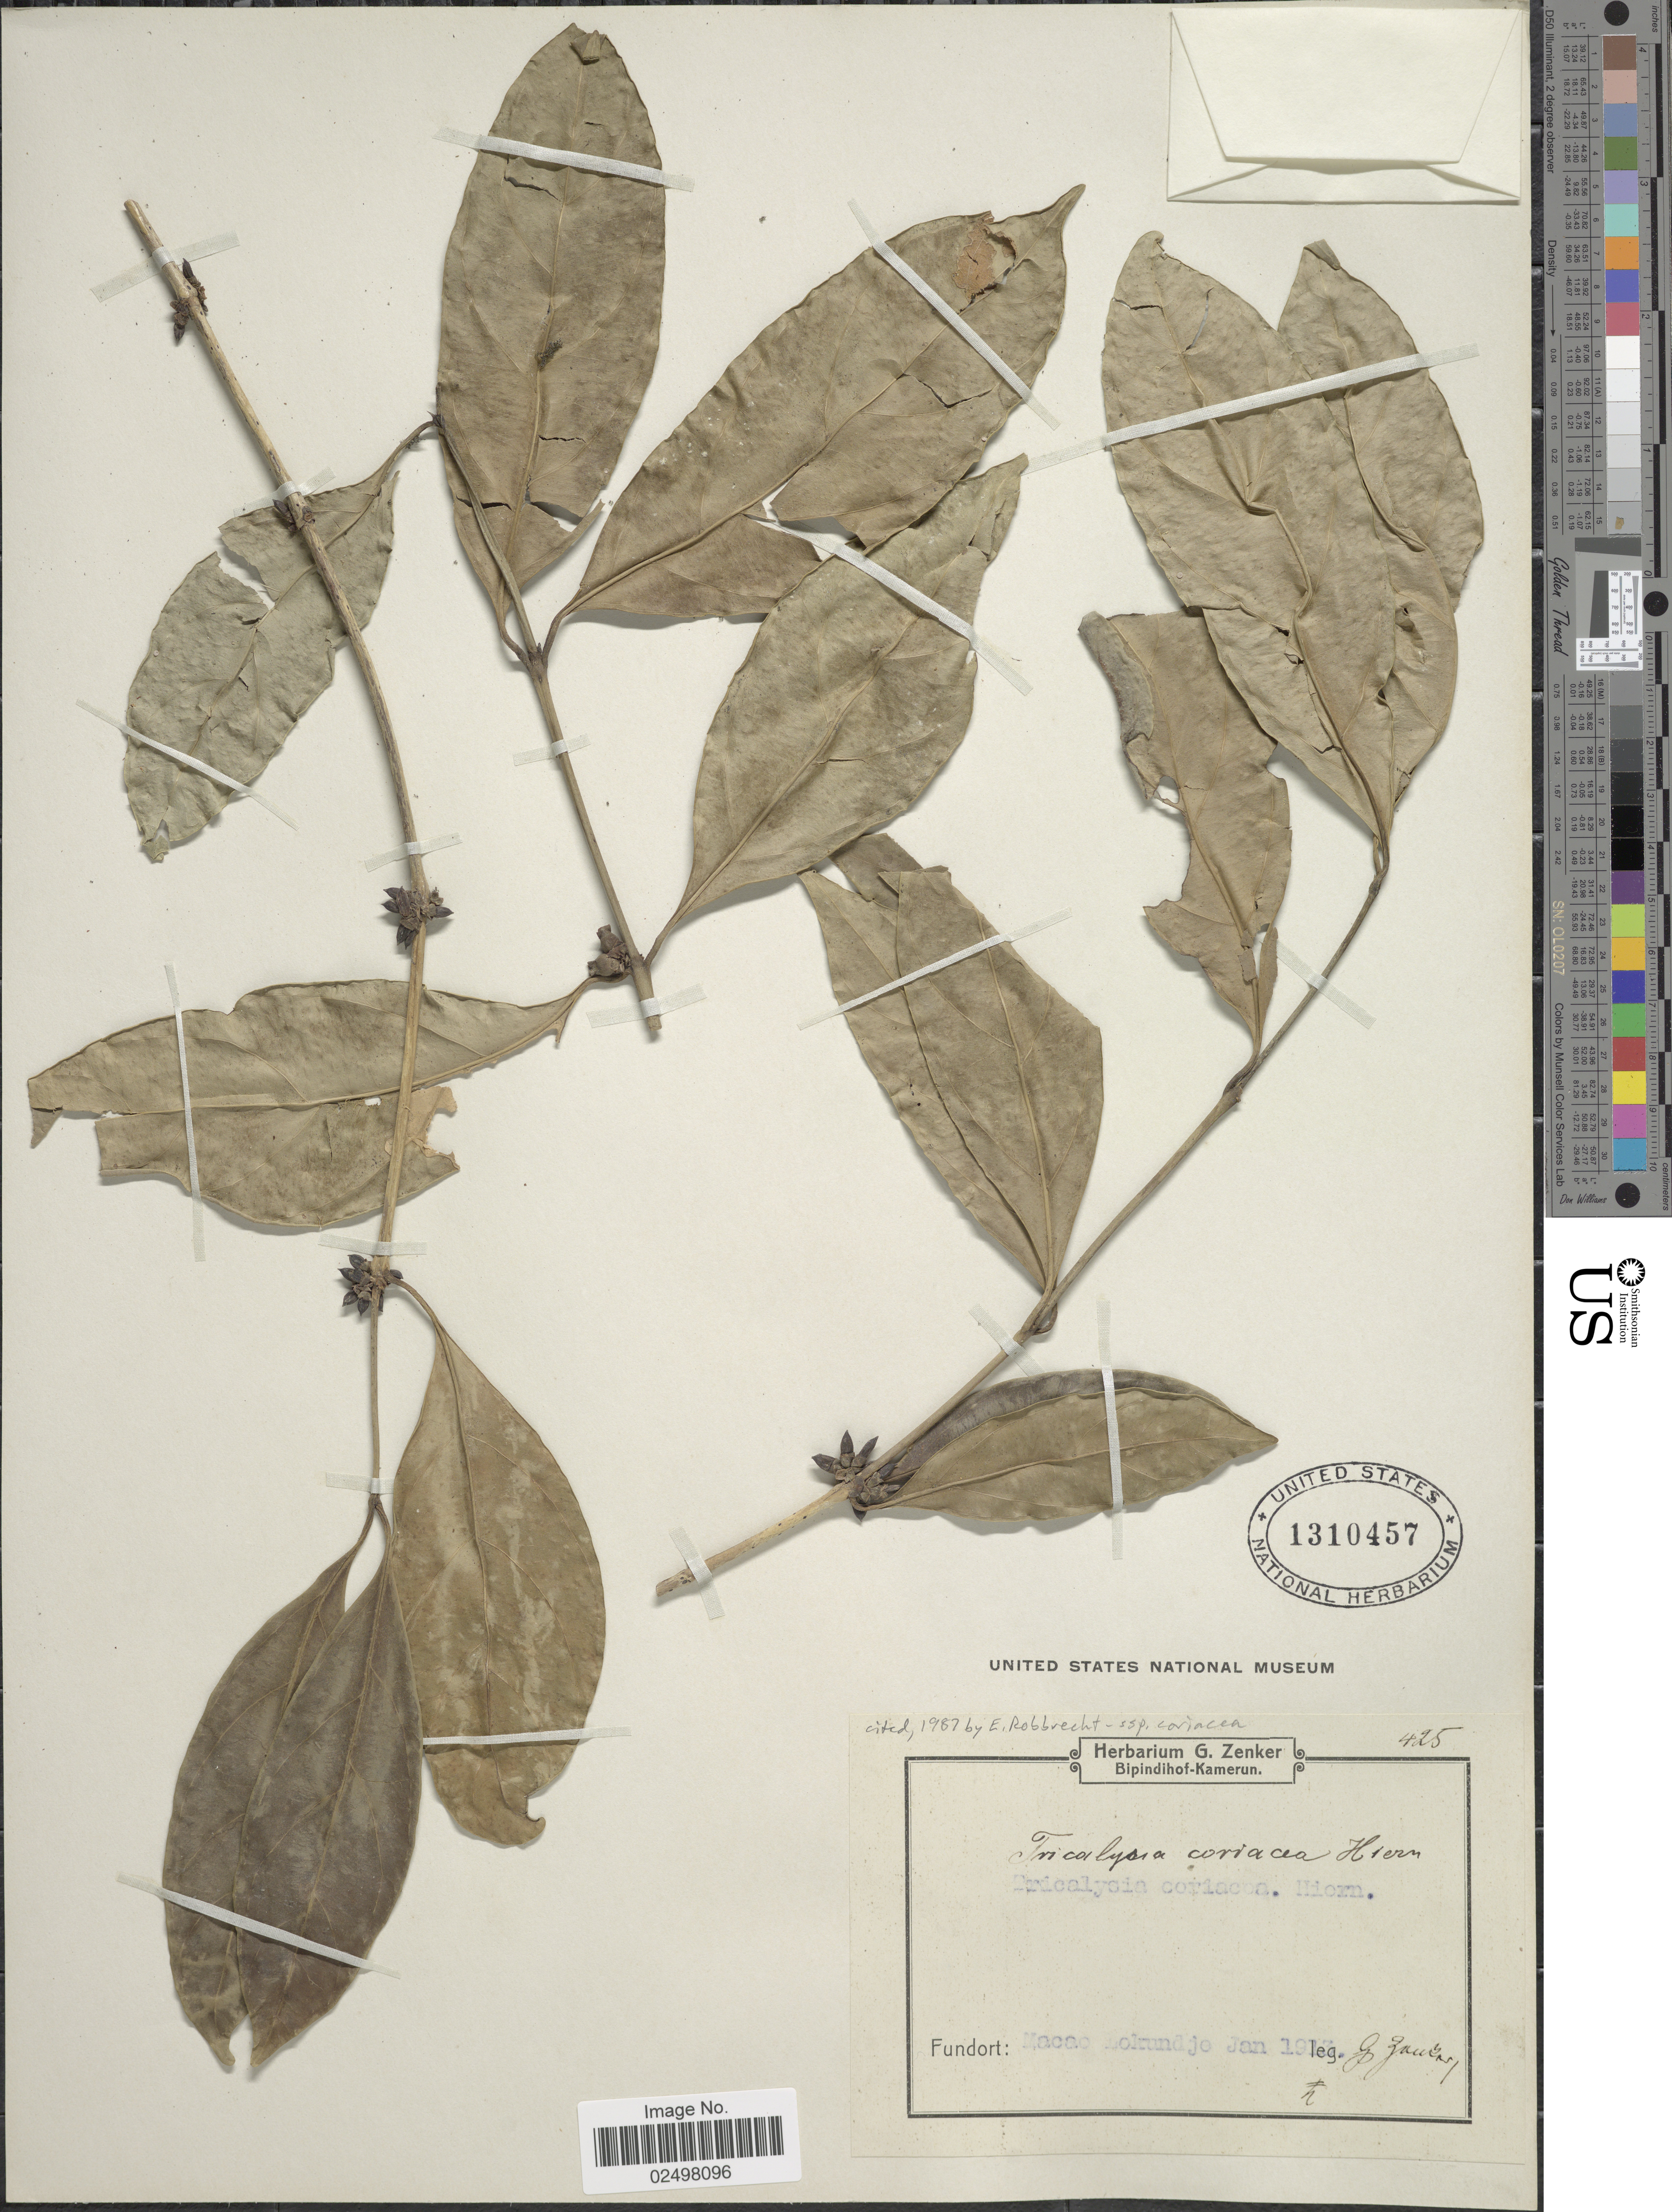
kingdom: Plantae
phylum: Tracheophyta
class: Magnoliopsida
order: Gentianales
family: Rubiaceae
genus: Tricalysia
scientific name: Tricalysia coriacea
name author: (Benth.) Hiern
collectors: G. A. Zenker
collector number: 425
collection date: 1913-01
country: Cameroon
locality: Macao Lokundje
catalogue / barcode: US 1310457